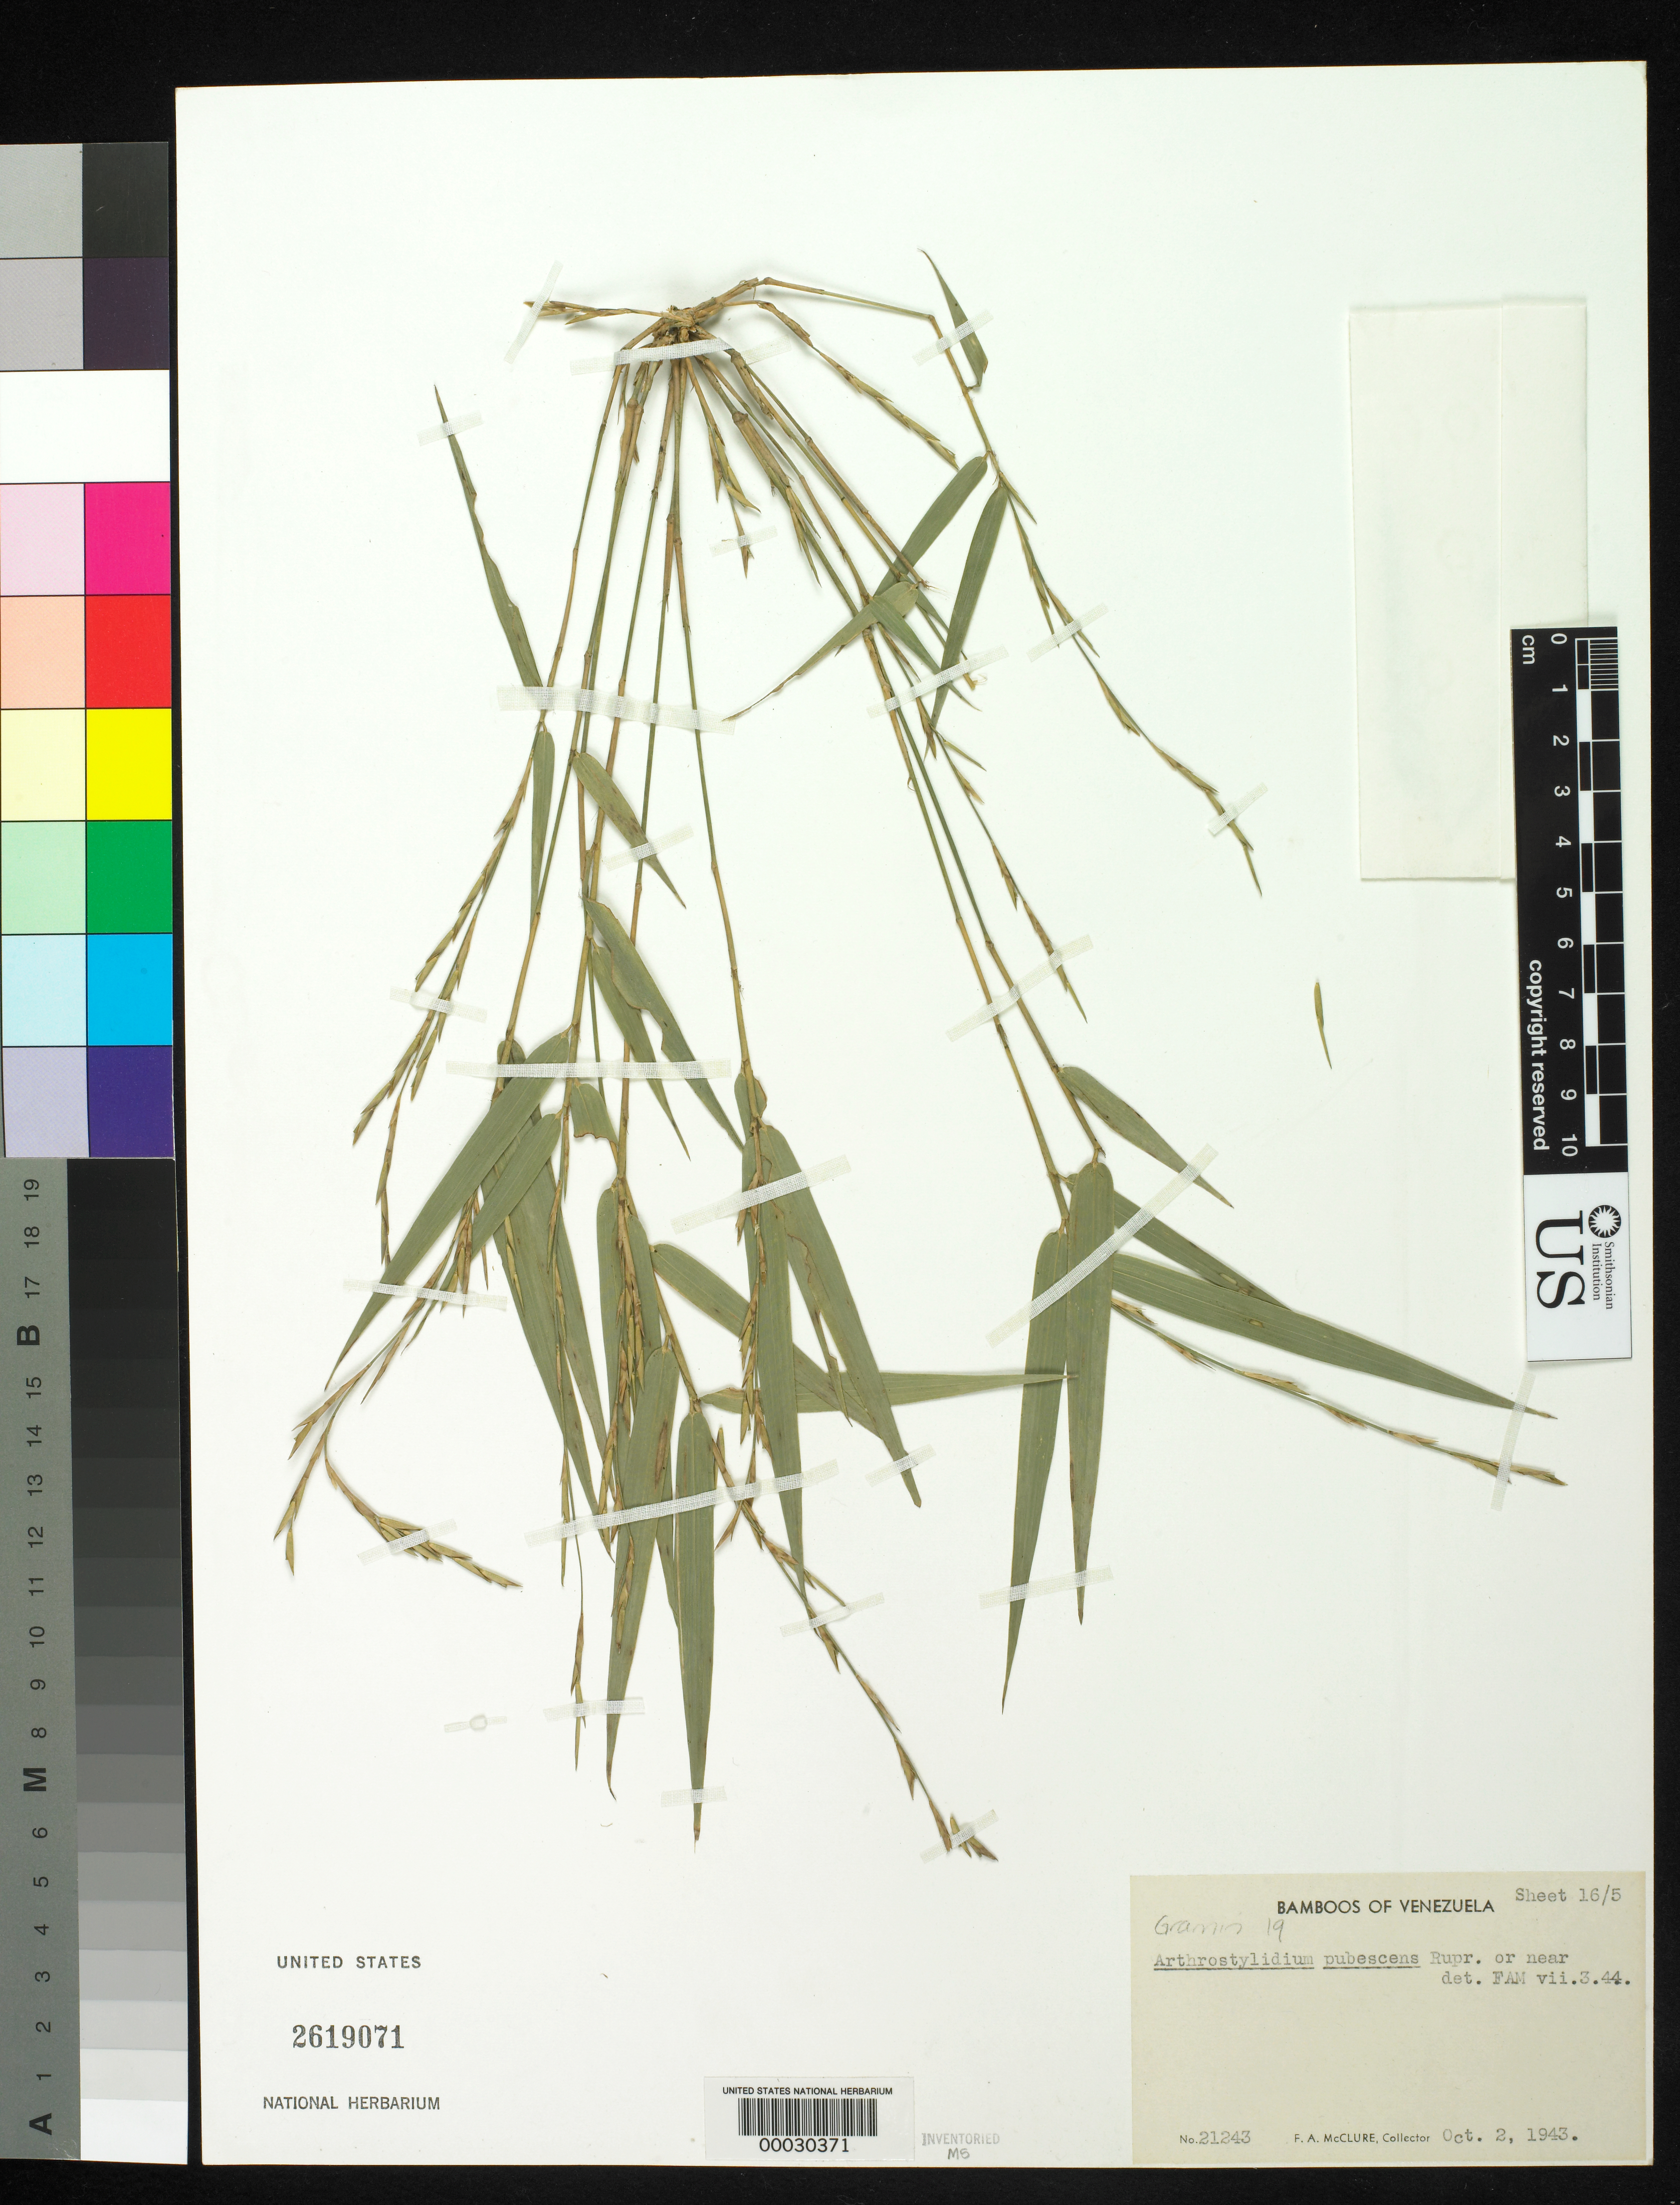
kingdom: Plantae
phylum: Tracheophyta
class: Liliopsida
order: Poales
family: Poaceae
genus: Arthrostylidium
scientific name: Arthrostylidium pubescens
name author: Rupr.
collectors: F. A. McClure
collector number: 21243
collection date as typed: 02 Oct 1943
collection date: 1943-10-02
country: Brazil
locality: El avila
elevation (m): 1700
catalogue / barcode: US 2619071